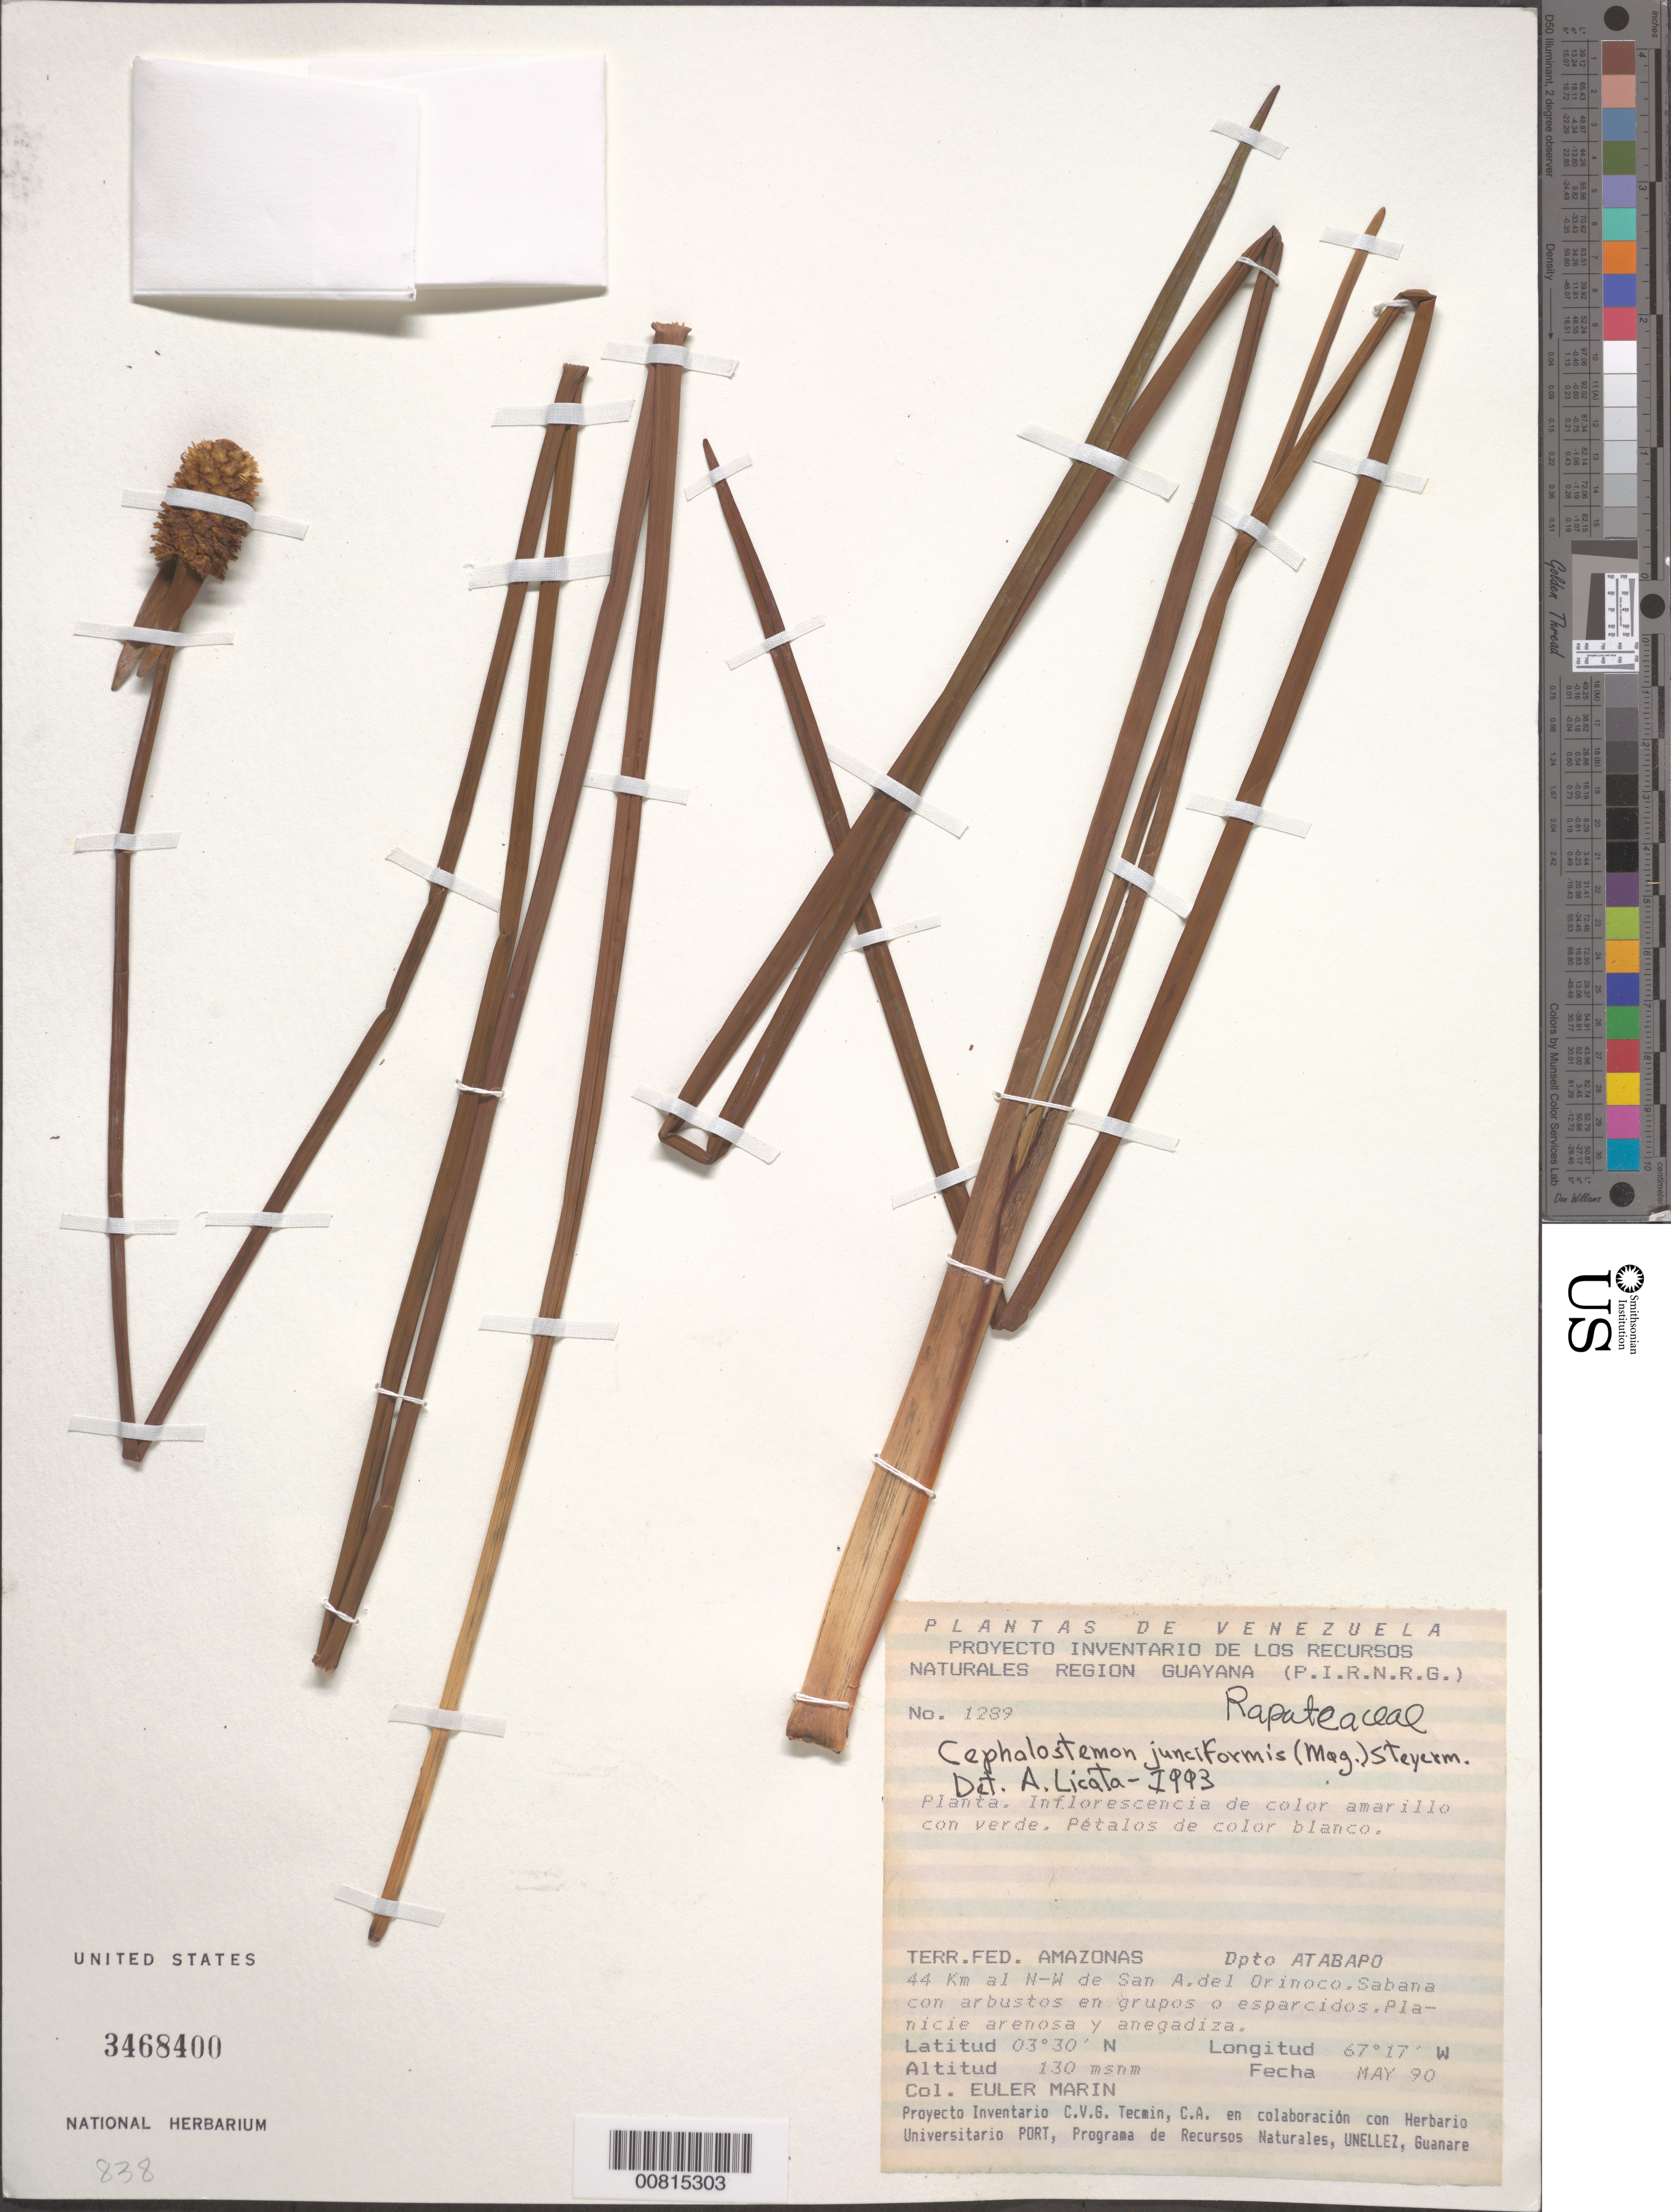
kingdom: Plantae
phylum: Tracheophyta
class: Liliopsida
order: Poales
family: Rapateaceae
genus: Duckea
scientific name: Duckea flava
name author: (Link) Maguire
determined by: Strong, Mark T., (BOT), Smithsonian Institution - National Museum of Natural History (UNITED STATES)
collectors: E. Marin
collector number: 1289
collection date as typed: May-90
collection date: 1990-05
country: Venezuela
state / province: Amazonas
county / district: Atabapo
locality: San Antonio del Orinoco, 44 km al NW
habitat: Sabana con arbustos en grupos o esparcidos; planicie arenosa y anegadiza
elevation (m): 130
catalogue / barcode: US 3468400